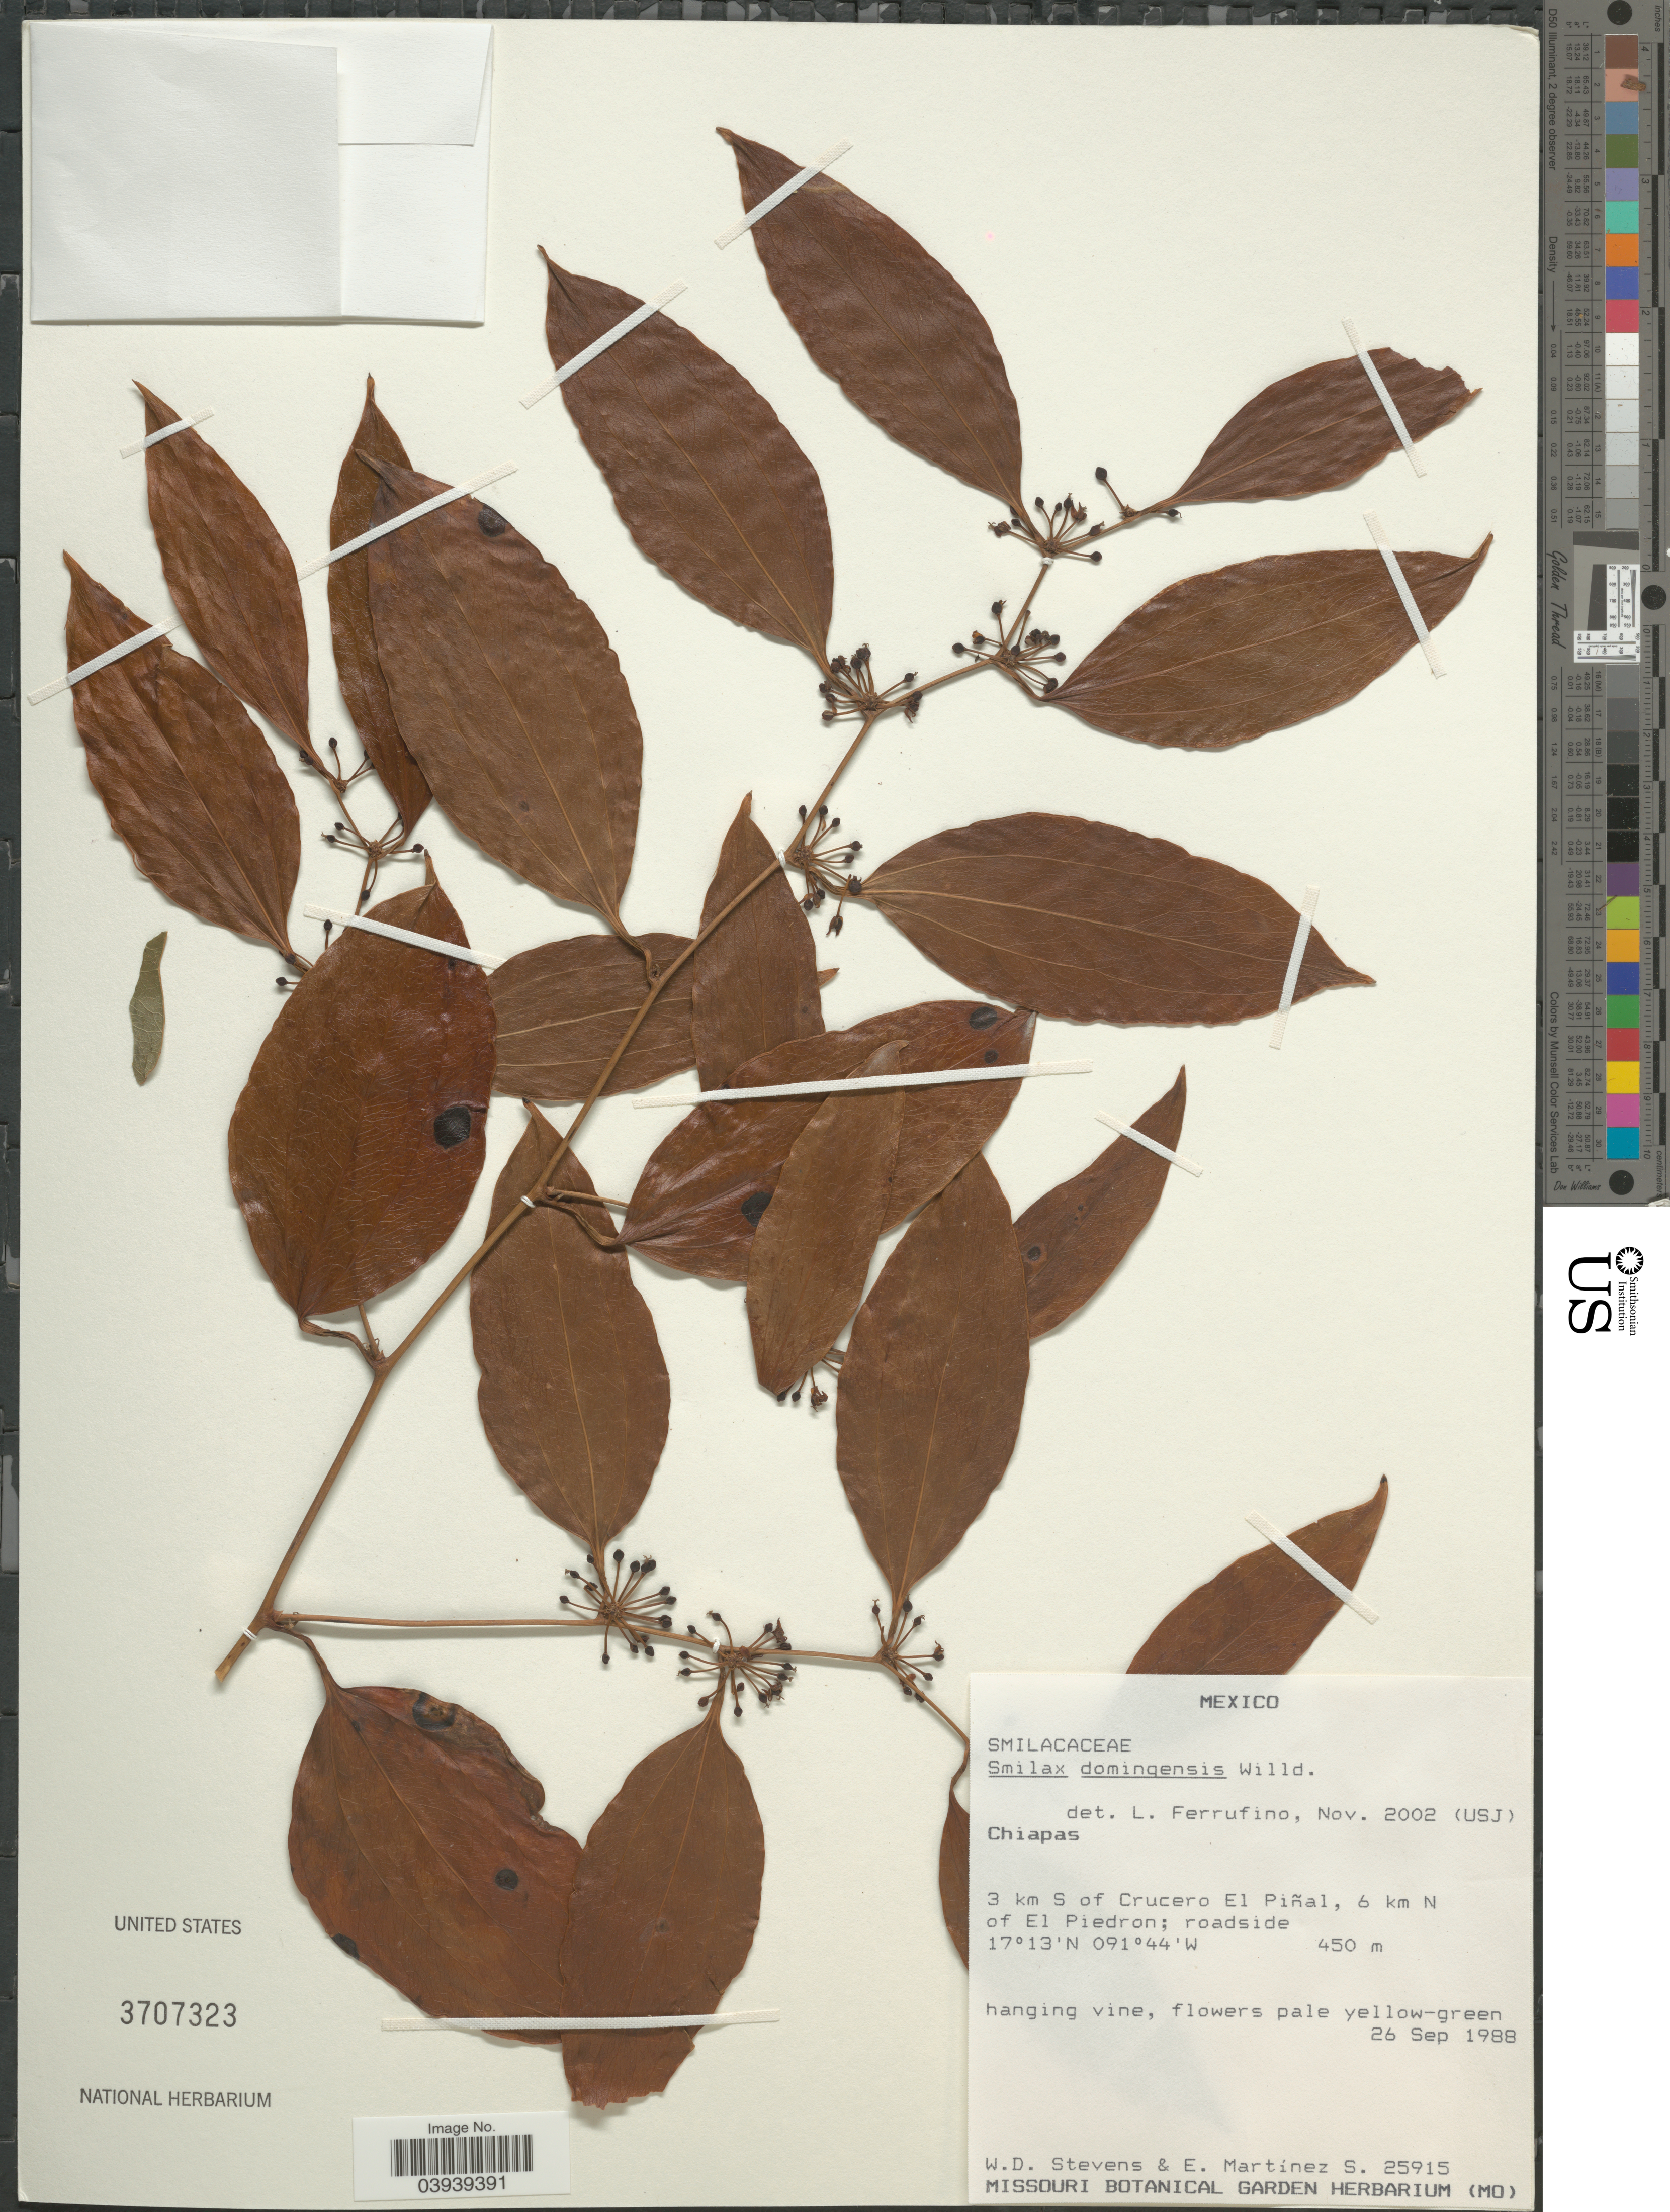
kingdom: Plantae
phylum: Tracheophyta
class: Liliopsida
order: Liliales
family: Smilacaceae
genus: Smilax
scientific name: Smilax domingensis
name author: Willd.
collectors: W. D. Stevens & E. M. Martínez S.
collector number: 25915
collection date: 1988-09-26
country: Mexico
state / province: Chiapas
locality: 3 km S of Crucero El Piñal, 6 km N of El Piedron.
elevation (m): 450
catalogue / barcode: US 3707323